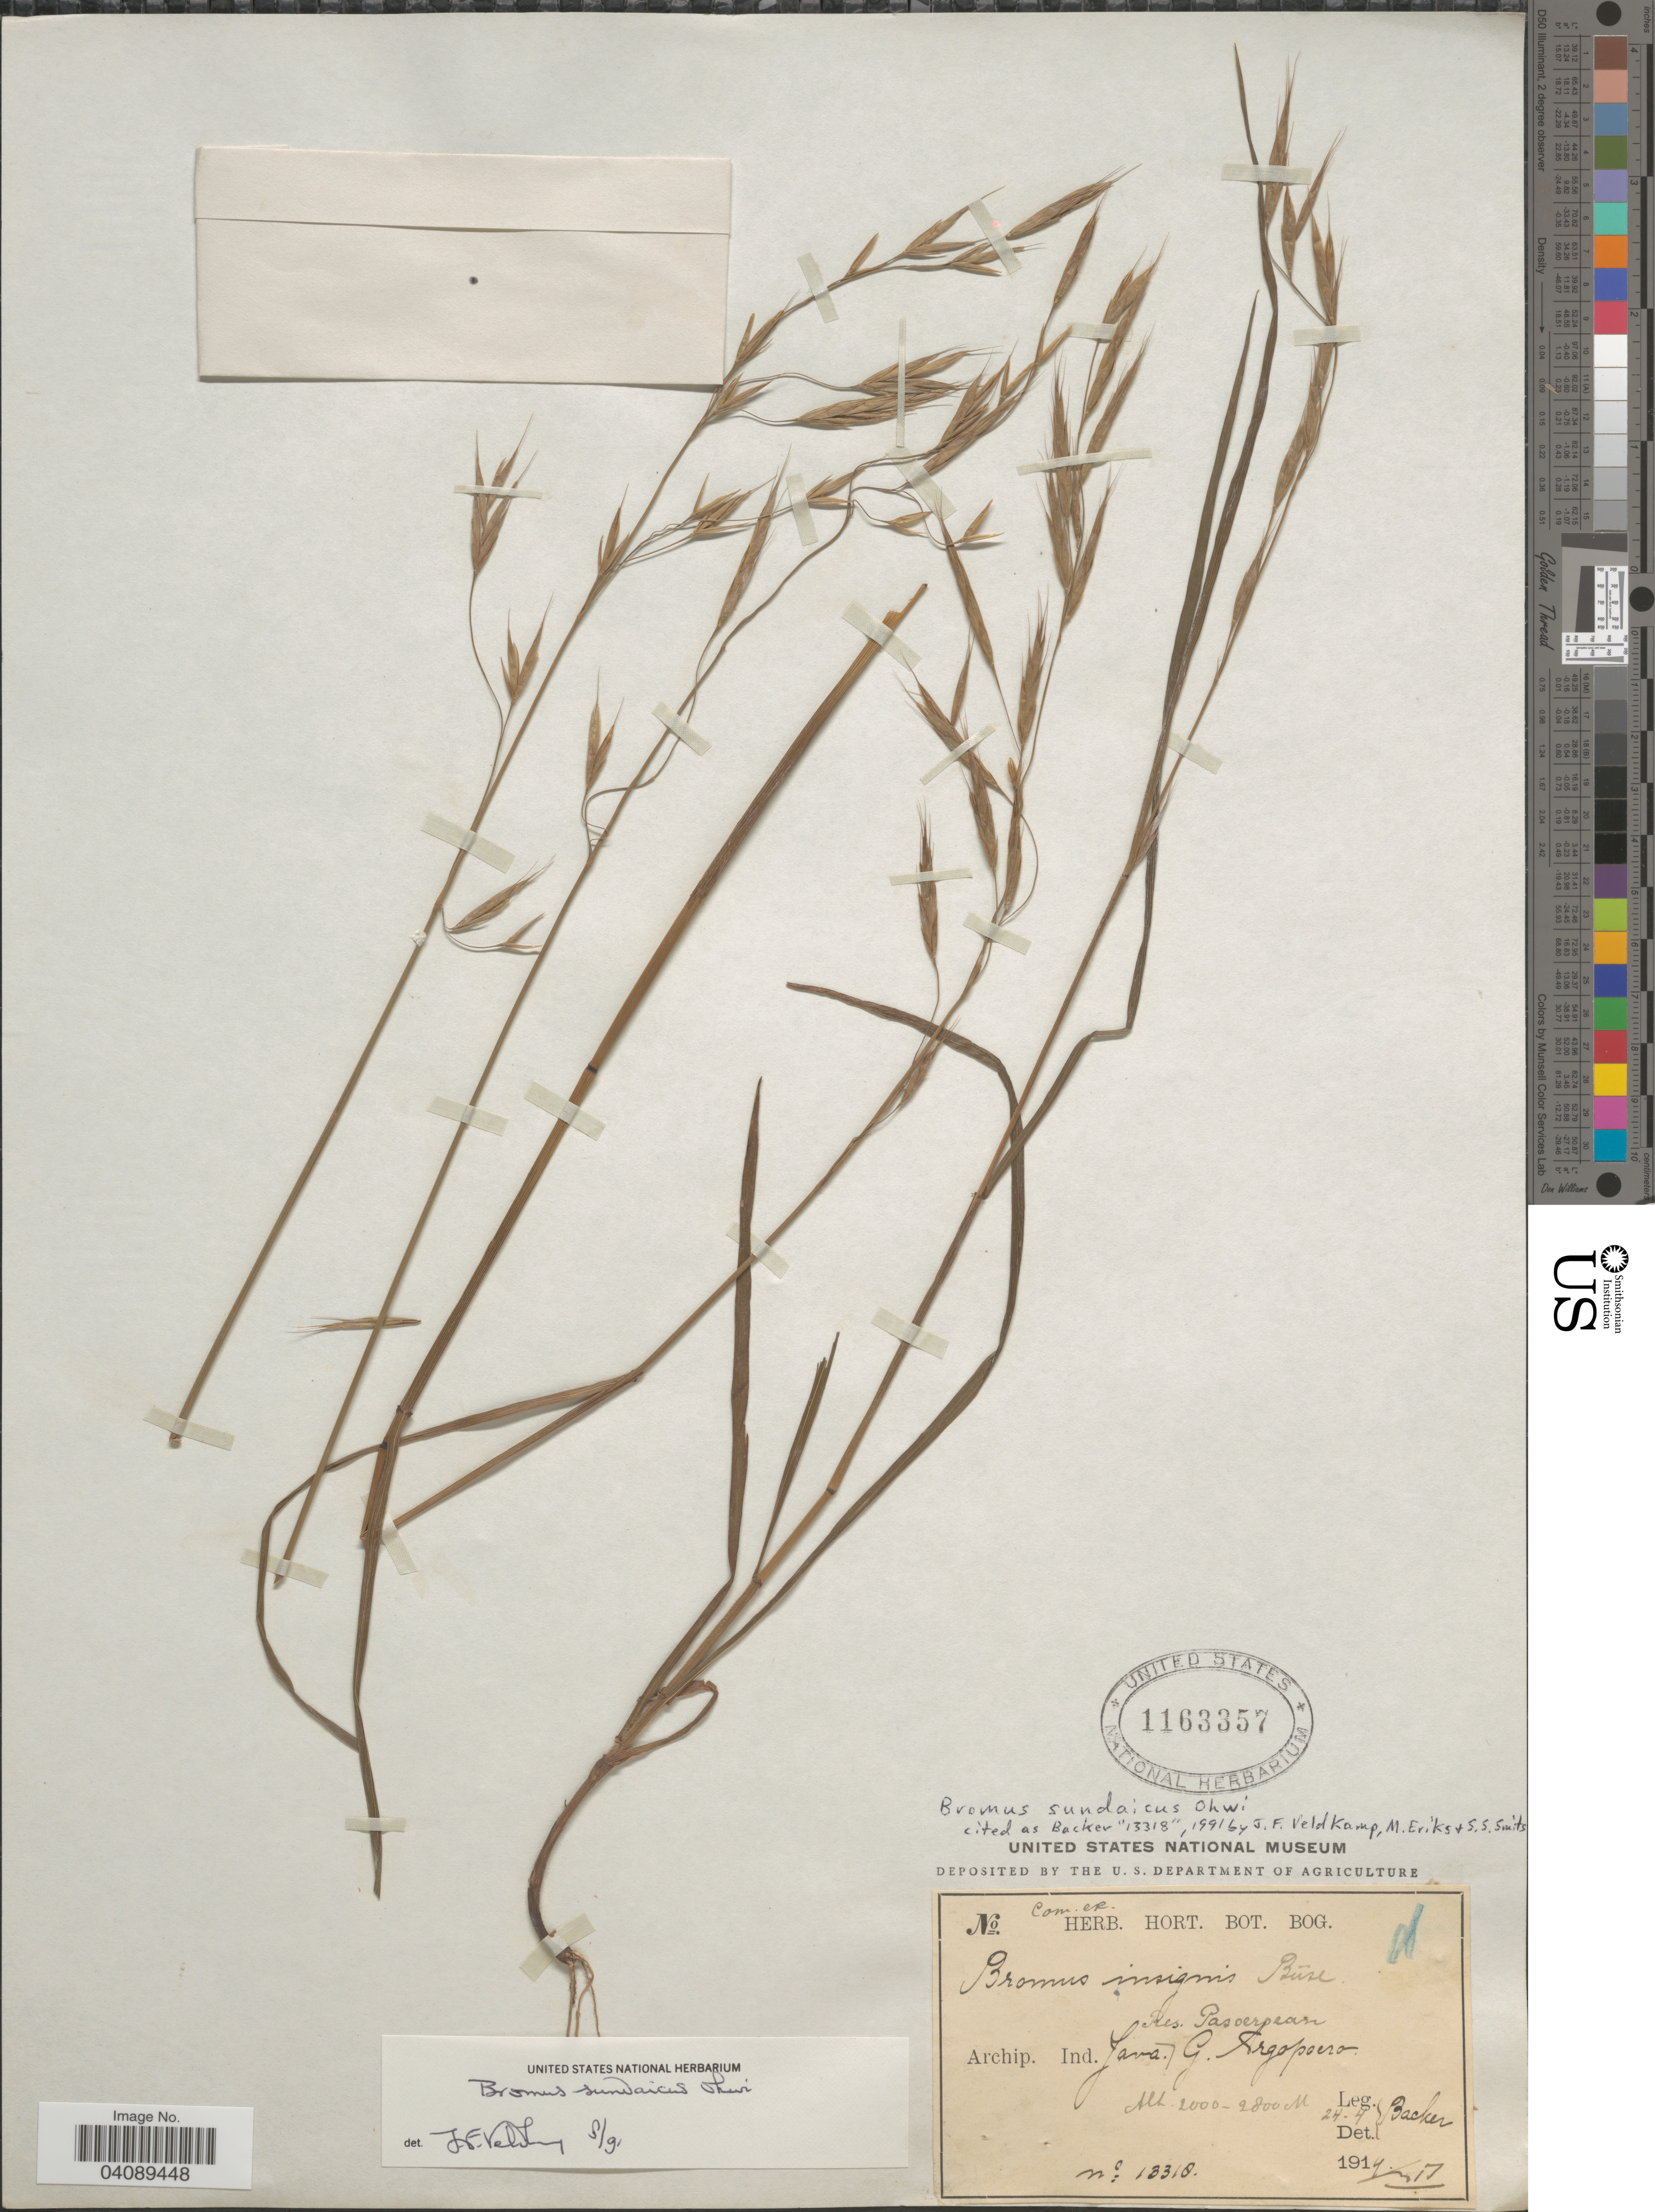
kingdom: Plantae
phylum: Tracheophyta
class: Liliopsida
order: Poales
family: Poaceae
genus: Bromus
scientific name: Bromus sundaicus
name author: Ohwi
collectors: Backer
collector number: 13318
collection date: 1914-04-24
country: Indonesia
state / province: Java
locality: Archip. Ind. Java. Res. Pasoerpean. G. Argopoero.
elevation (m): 2000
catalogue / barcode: US 1163357